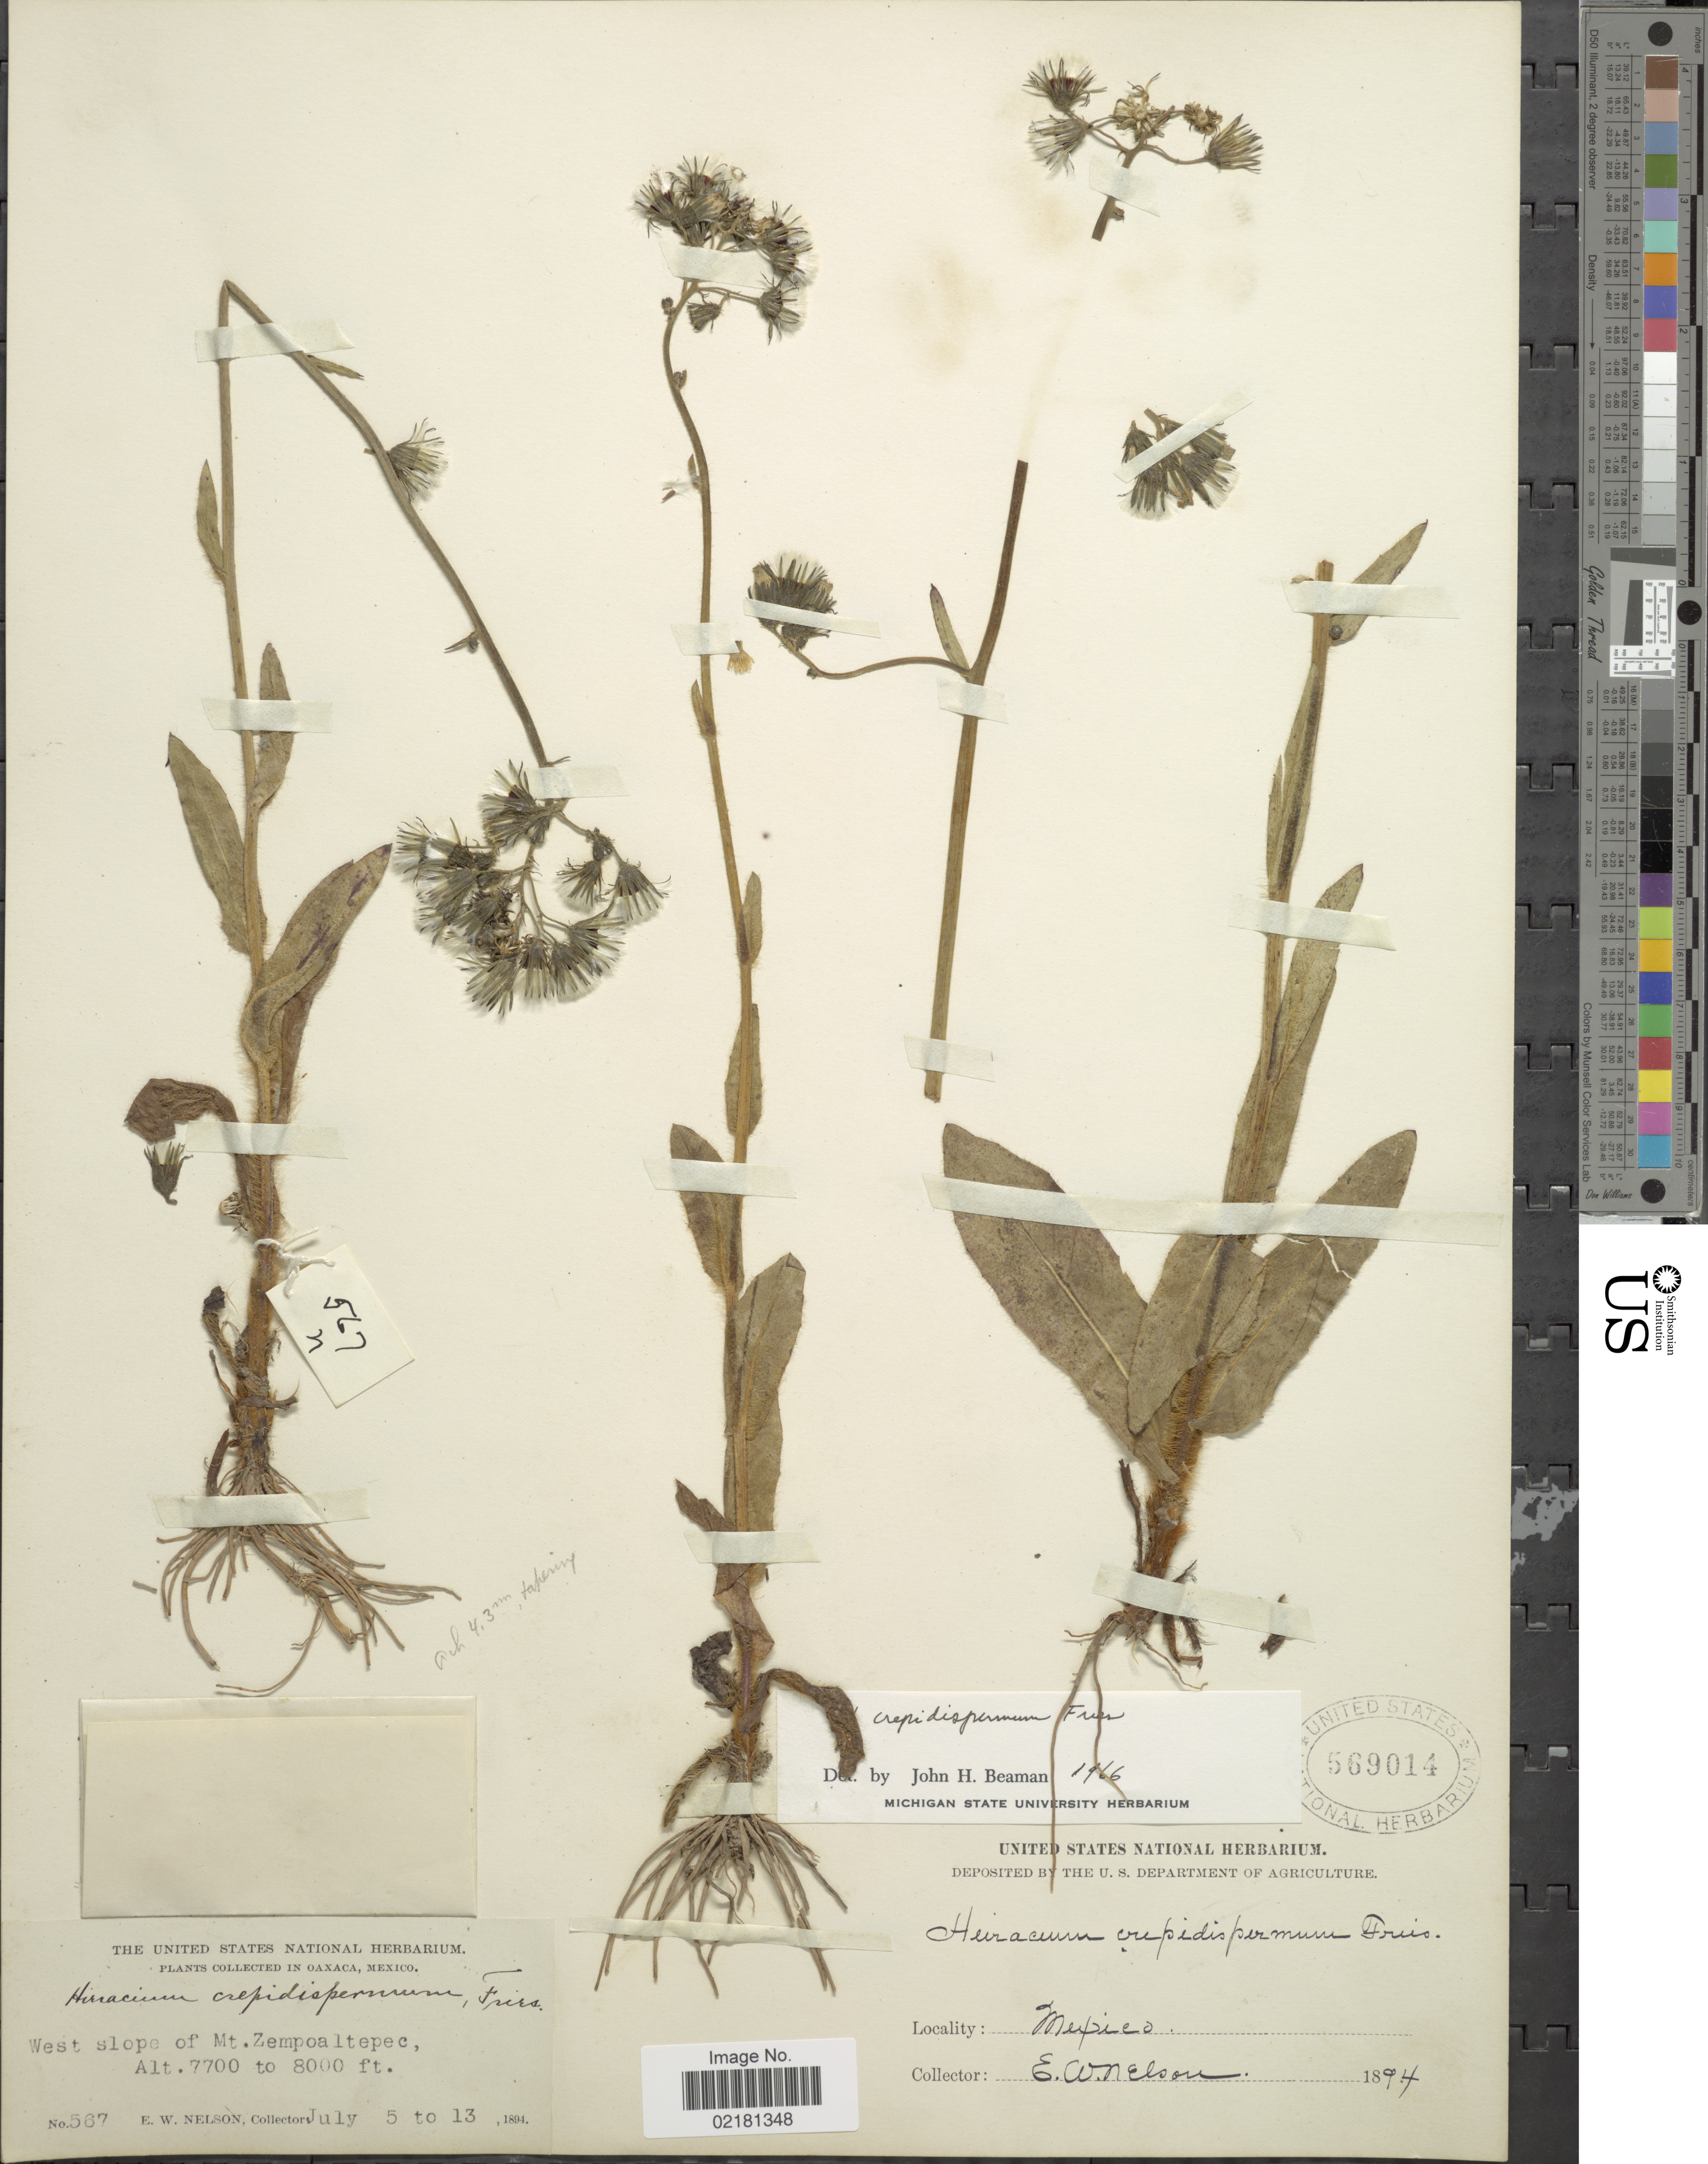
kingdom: Plantae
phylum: Tracheophyta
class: Magnoliopsida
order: Asterales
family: Asteraceae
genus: Hieracium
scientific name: Hieracium crepidispermum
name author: Fr.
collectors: E. W. Nelson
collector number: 567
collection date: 1894-07-05/1894-07-13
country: Mexico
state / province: Oaxaca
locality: West slope of Mt. Zempoaltepec.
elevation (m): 2347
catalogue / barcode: US 569014